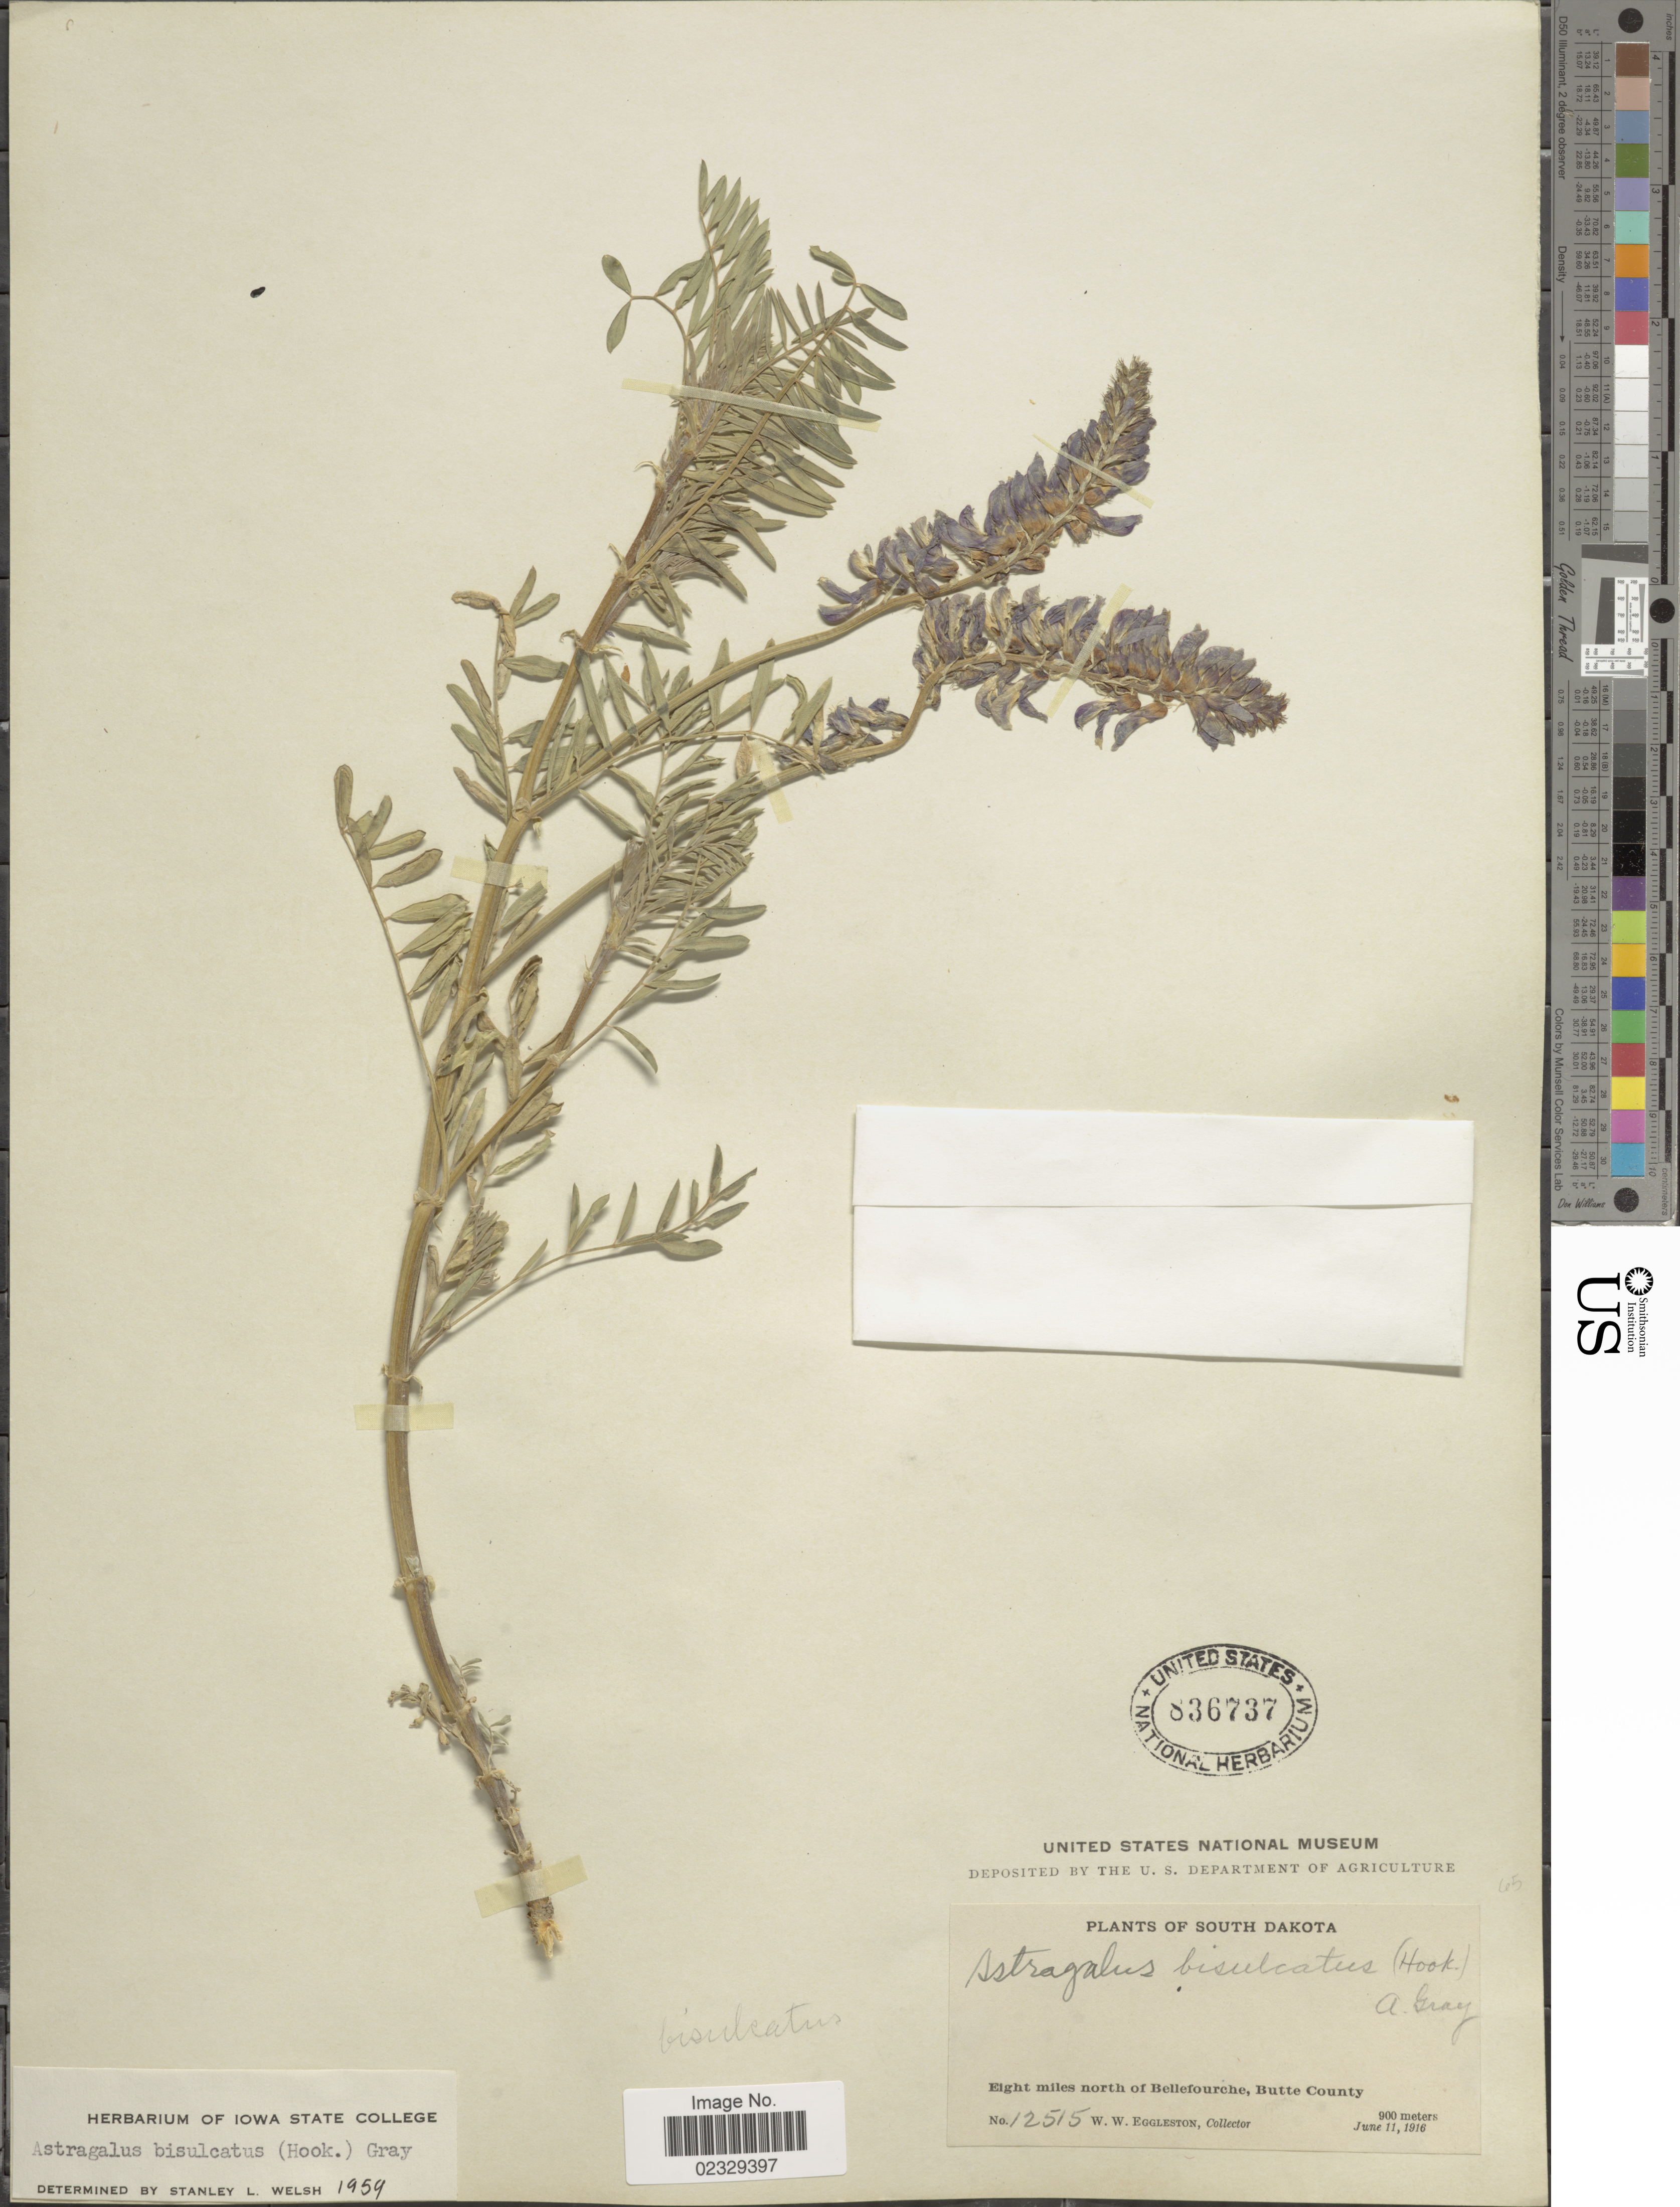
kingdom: Plantae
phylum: Tracheophyta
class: Magnoliopsida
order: Fabales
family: Fabaceae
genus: Astragalus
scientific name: Astragalus bisulcatus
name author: (Hook.) A. Gray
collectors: W. W. Eggleston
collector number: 12515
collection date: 1916-06-11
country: United States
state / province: South Dakota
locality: Eight miles north of Bellefourche, Butte County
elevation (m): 900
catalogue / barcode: US 836737